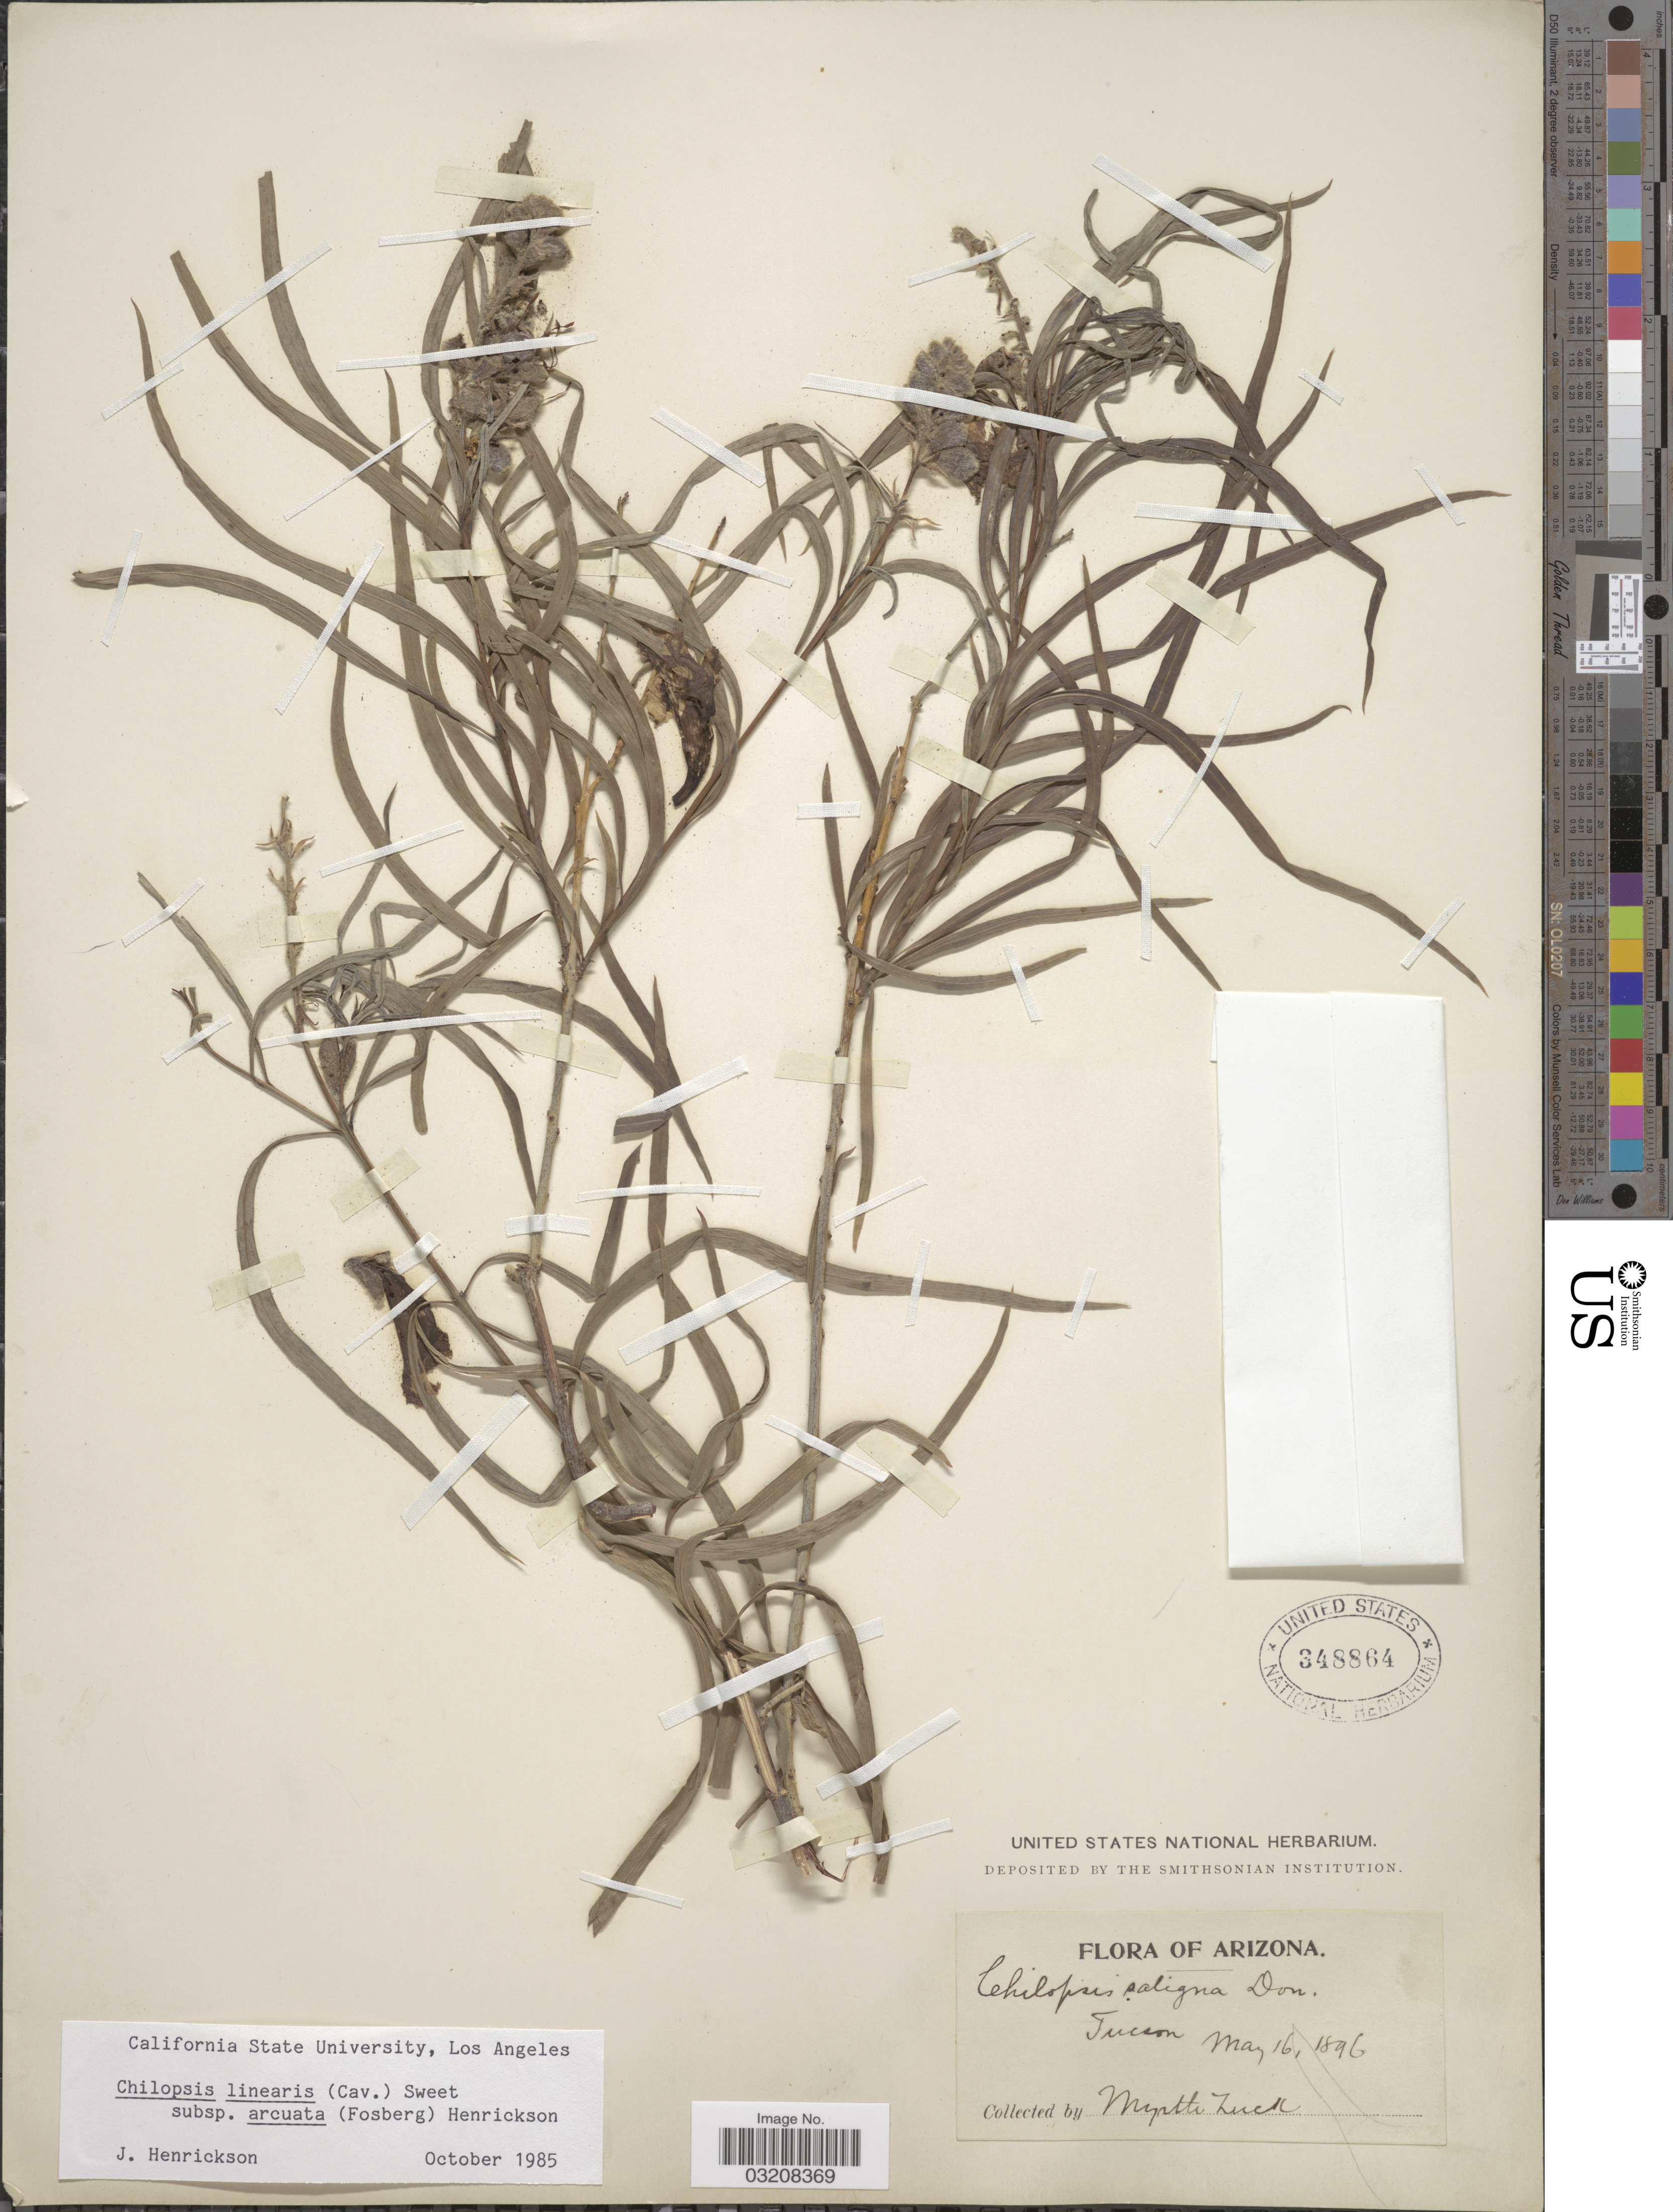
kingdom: Plantae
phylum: Tracheophyta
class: Magnoliopsida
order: Lamiales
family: Bignoniaceae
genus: Chilopsis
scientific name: Chilopsis linearis subsp. arcuata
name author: (Fosberg) Henrickson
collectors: M. Zuck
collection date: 1896-05-16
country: United States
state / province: Arizona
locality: Tucson.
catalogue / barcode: US 348864